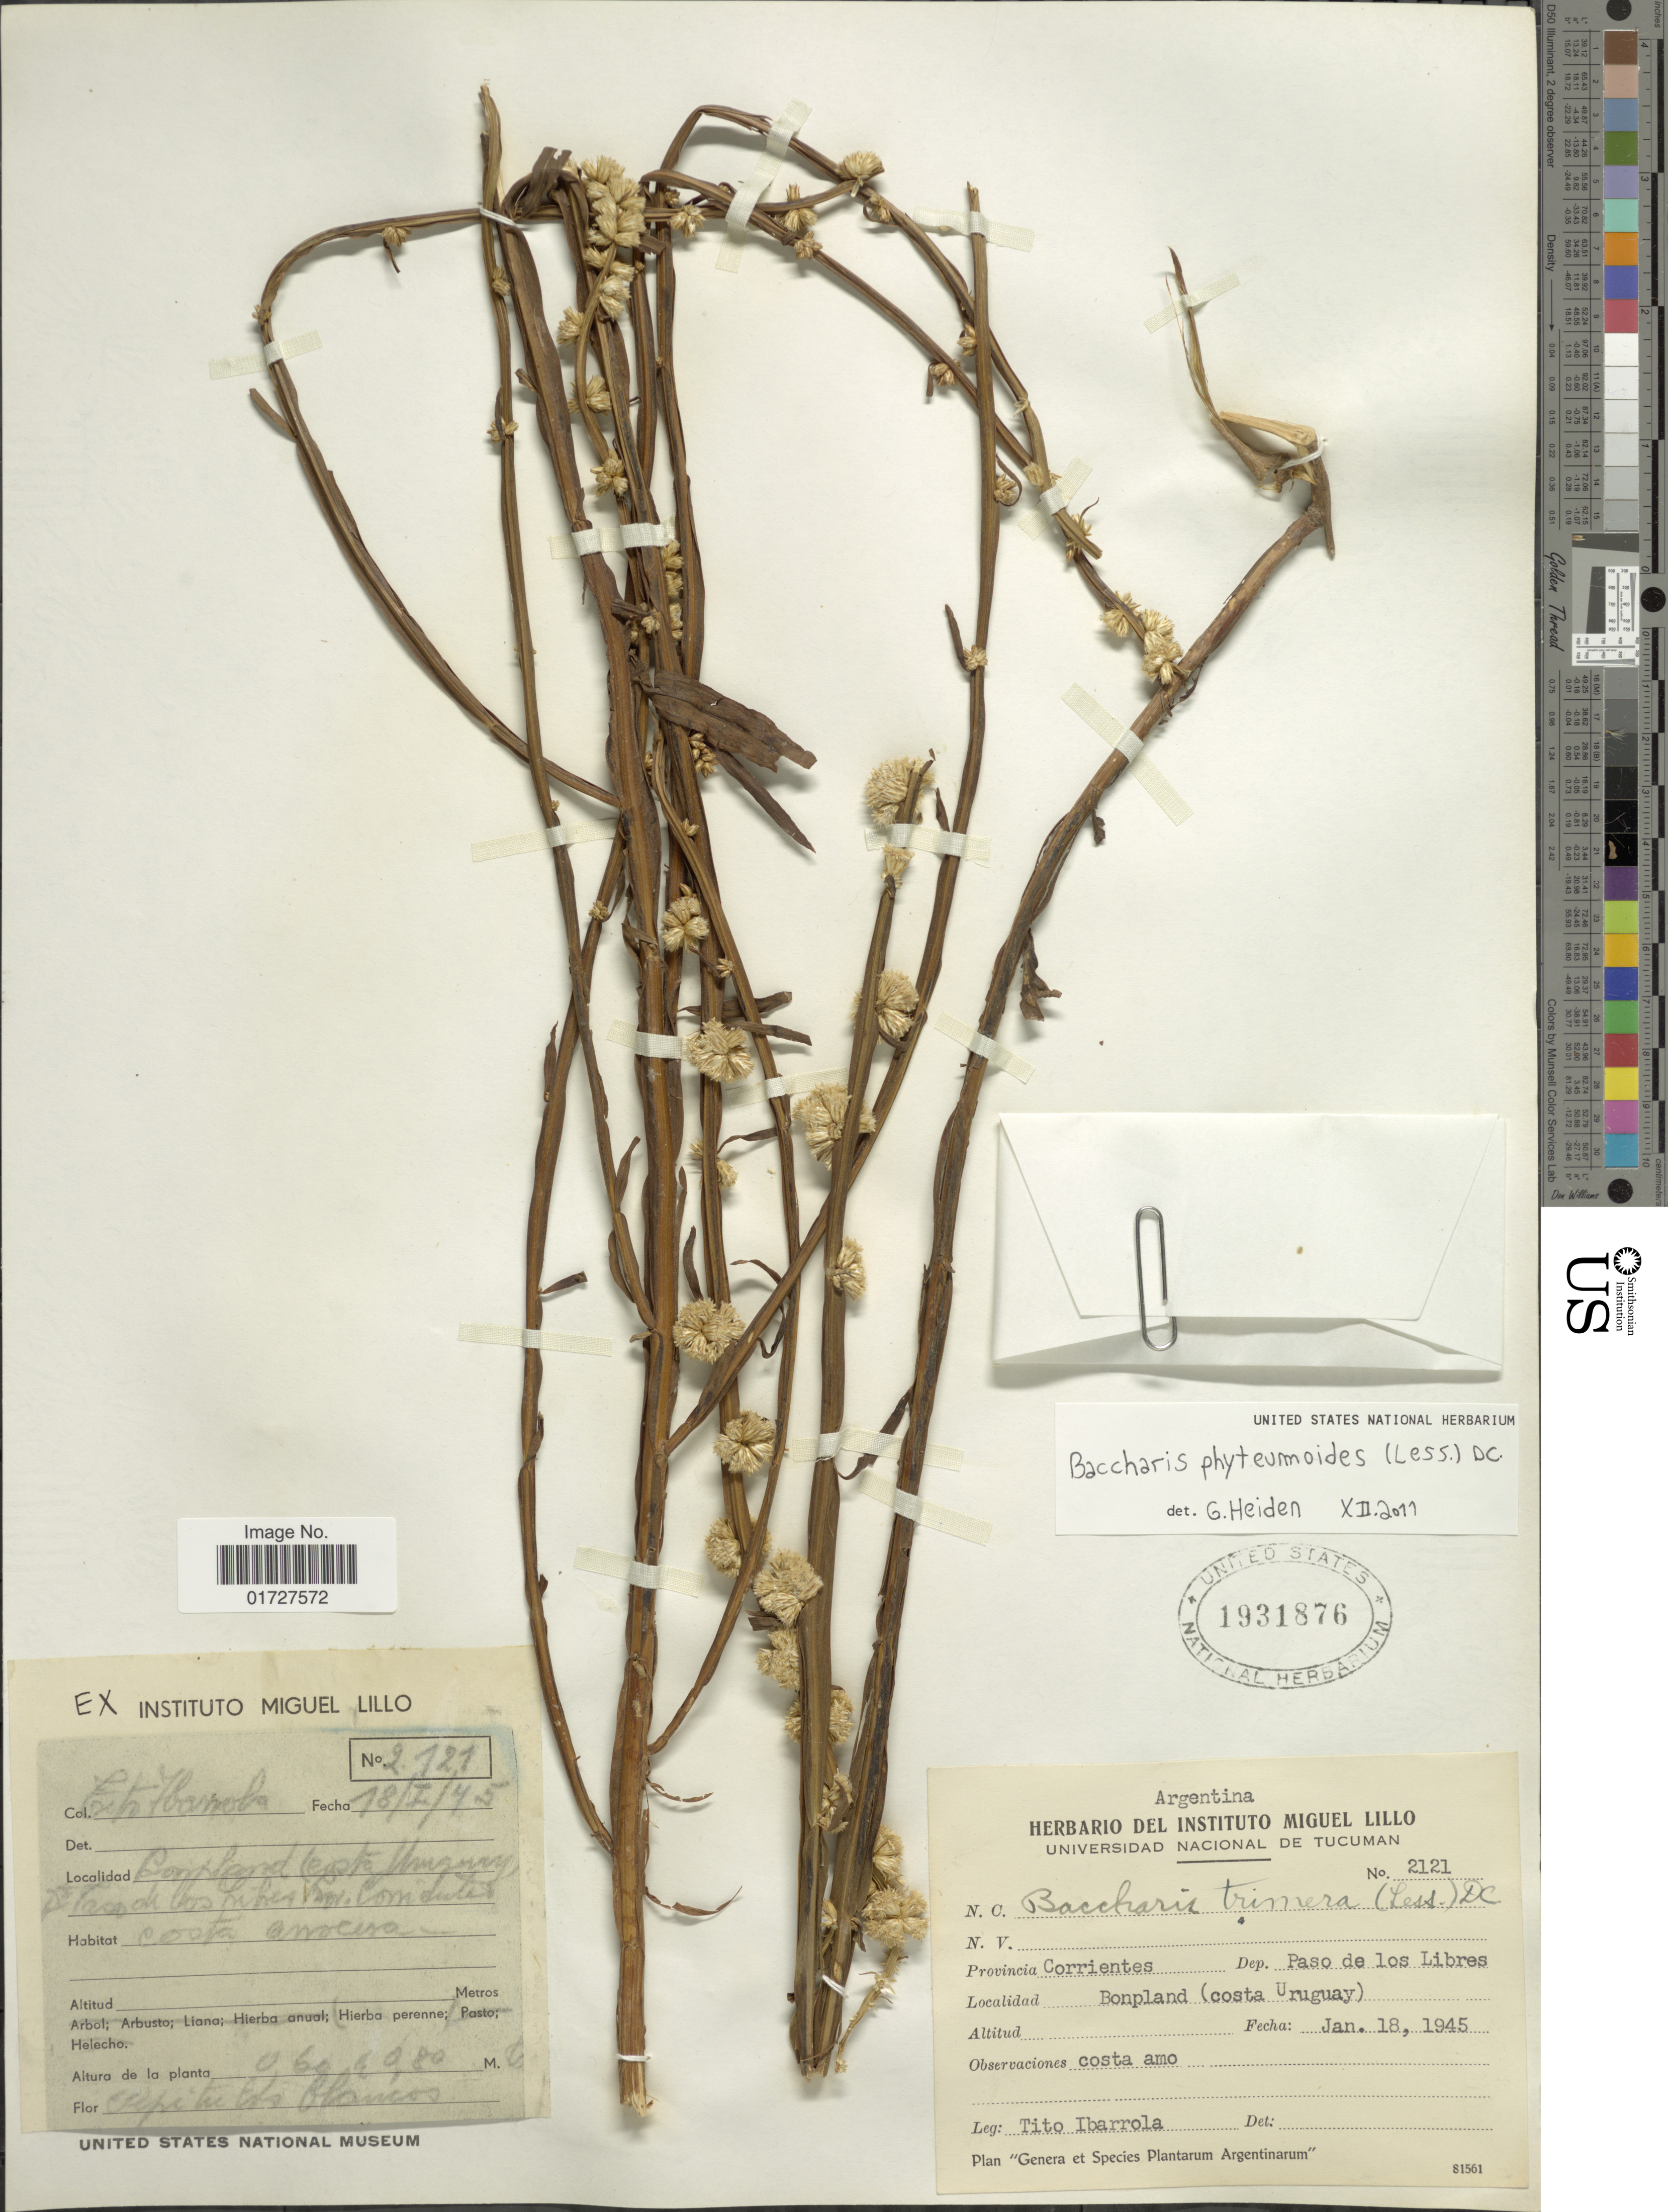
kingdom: Plantae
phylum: Tracheophyta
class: Magnoliopsida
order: Asterales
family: Asteraceae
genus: Baccharis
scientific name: Baccharis phyteumoides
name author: (Less.) DC.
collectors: T. Ibarrola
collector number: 2121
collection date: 1945-01-18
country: Argentina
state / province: Corrientes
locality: Dep. Paso de los Libres, Bonpland (costa Uruguay)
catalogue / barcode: US 1931876